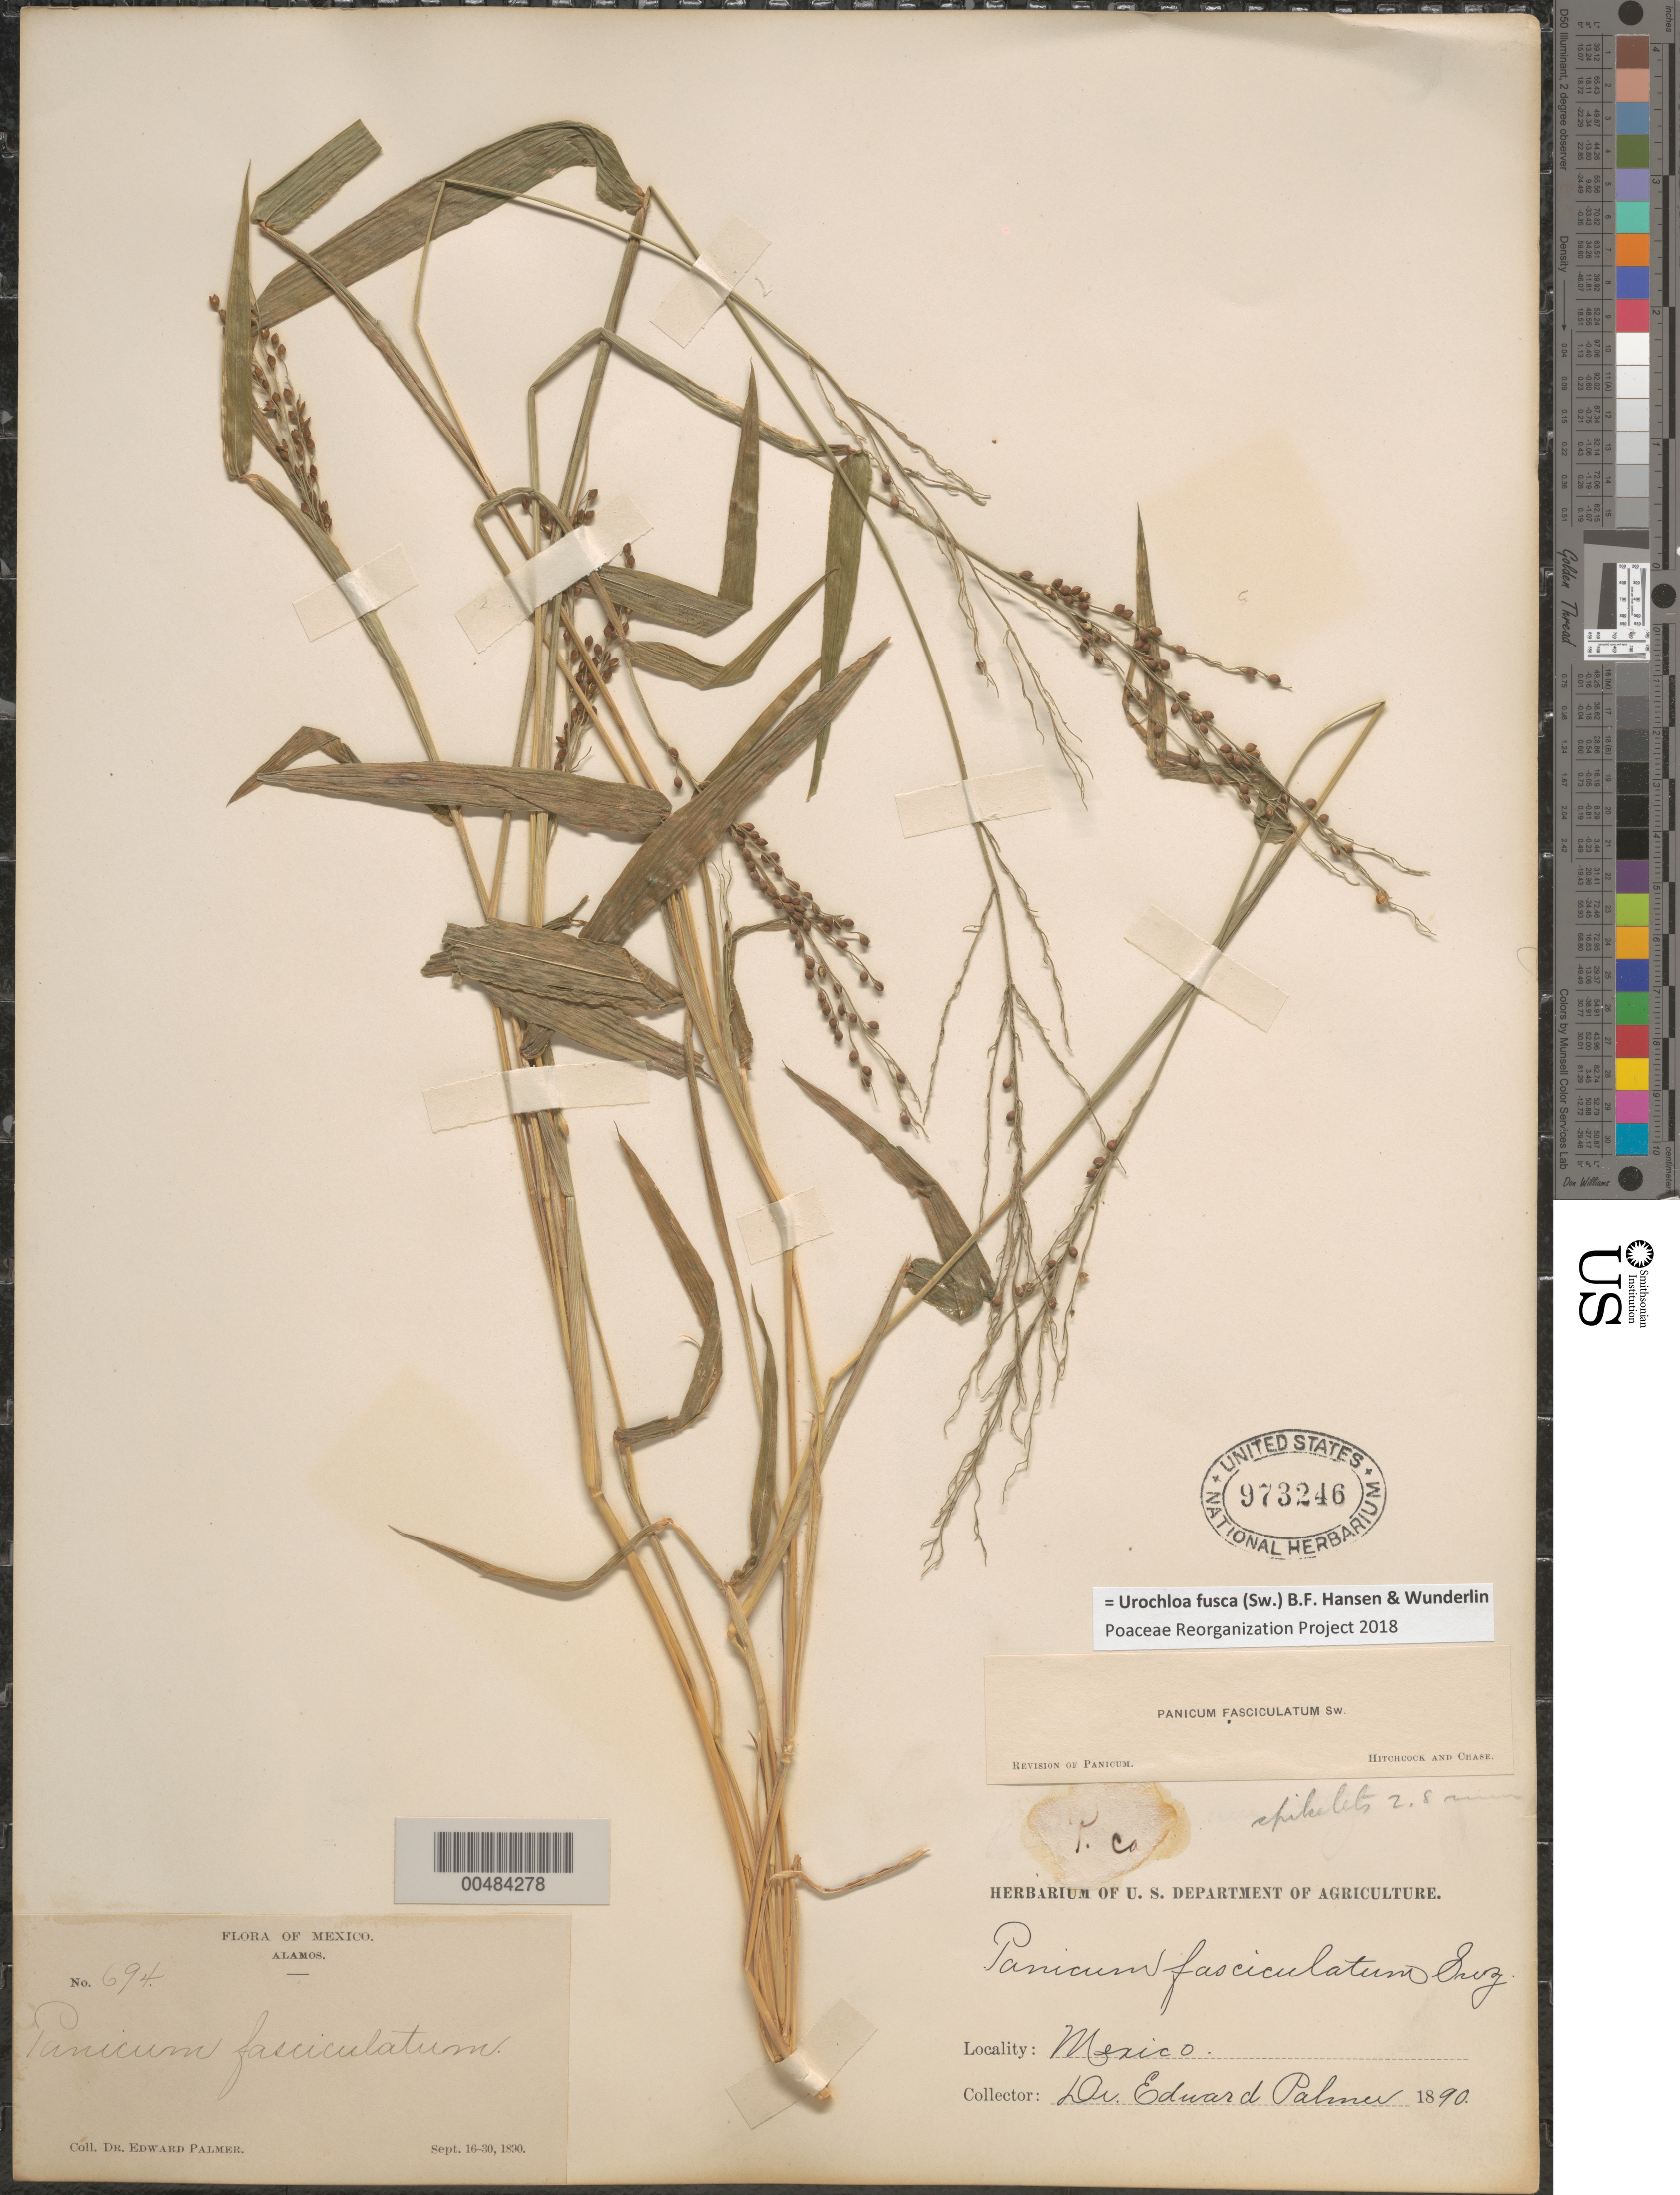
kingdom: Plantae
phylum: Tracheophyta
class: Liliopsida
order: Poales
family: Poaceae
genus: Urochloa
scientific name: Urochloa fusca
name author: (Sw.) B.F. Hansen & Wunderlin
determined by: Poaceae Reorganization Project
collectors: E. Palmer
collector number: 694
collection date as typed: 16 Sep 1890 to 30 Sep 1890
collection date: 1890-09-16/1890-09-30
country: Mexico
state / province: Sonora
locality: Alamos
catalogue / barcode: US 973246